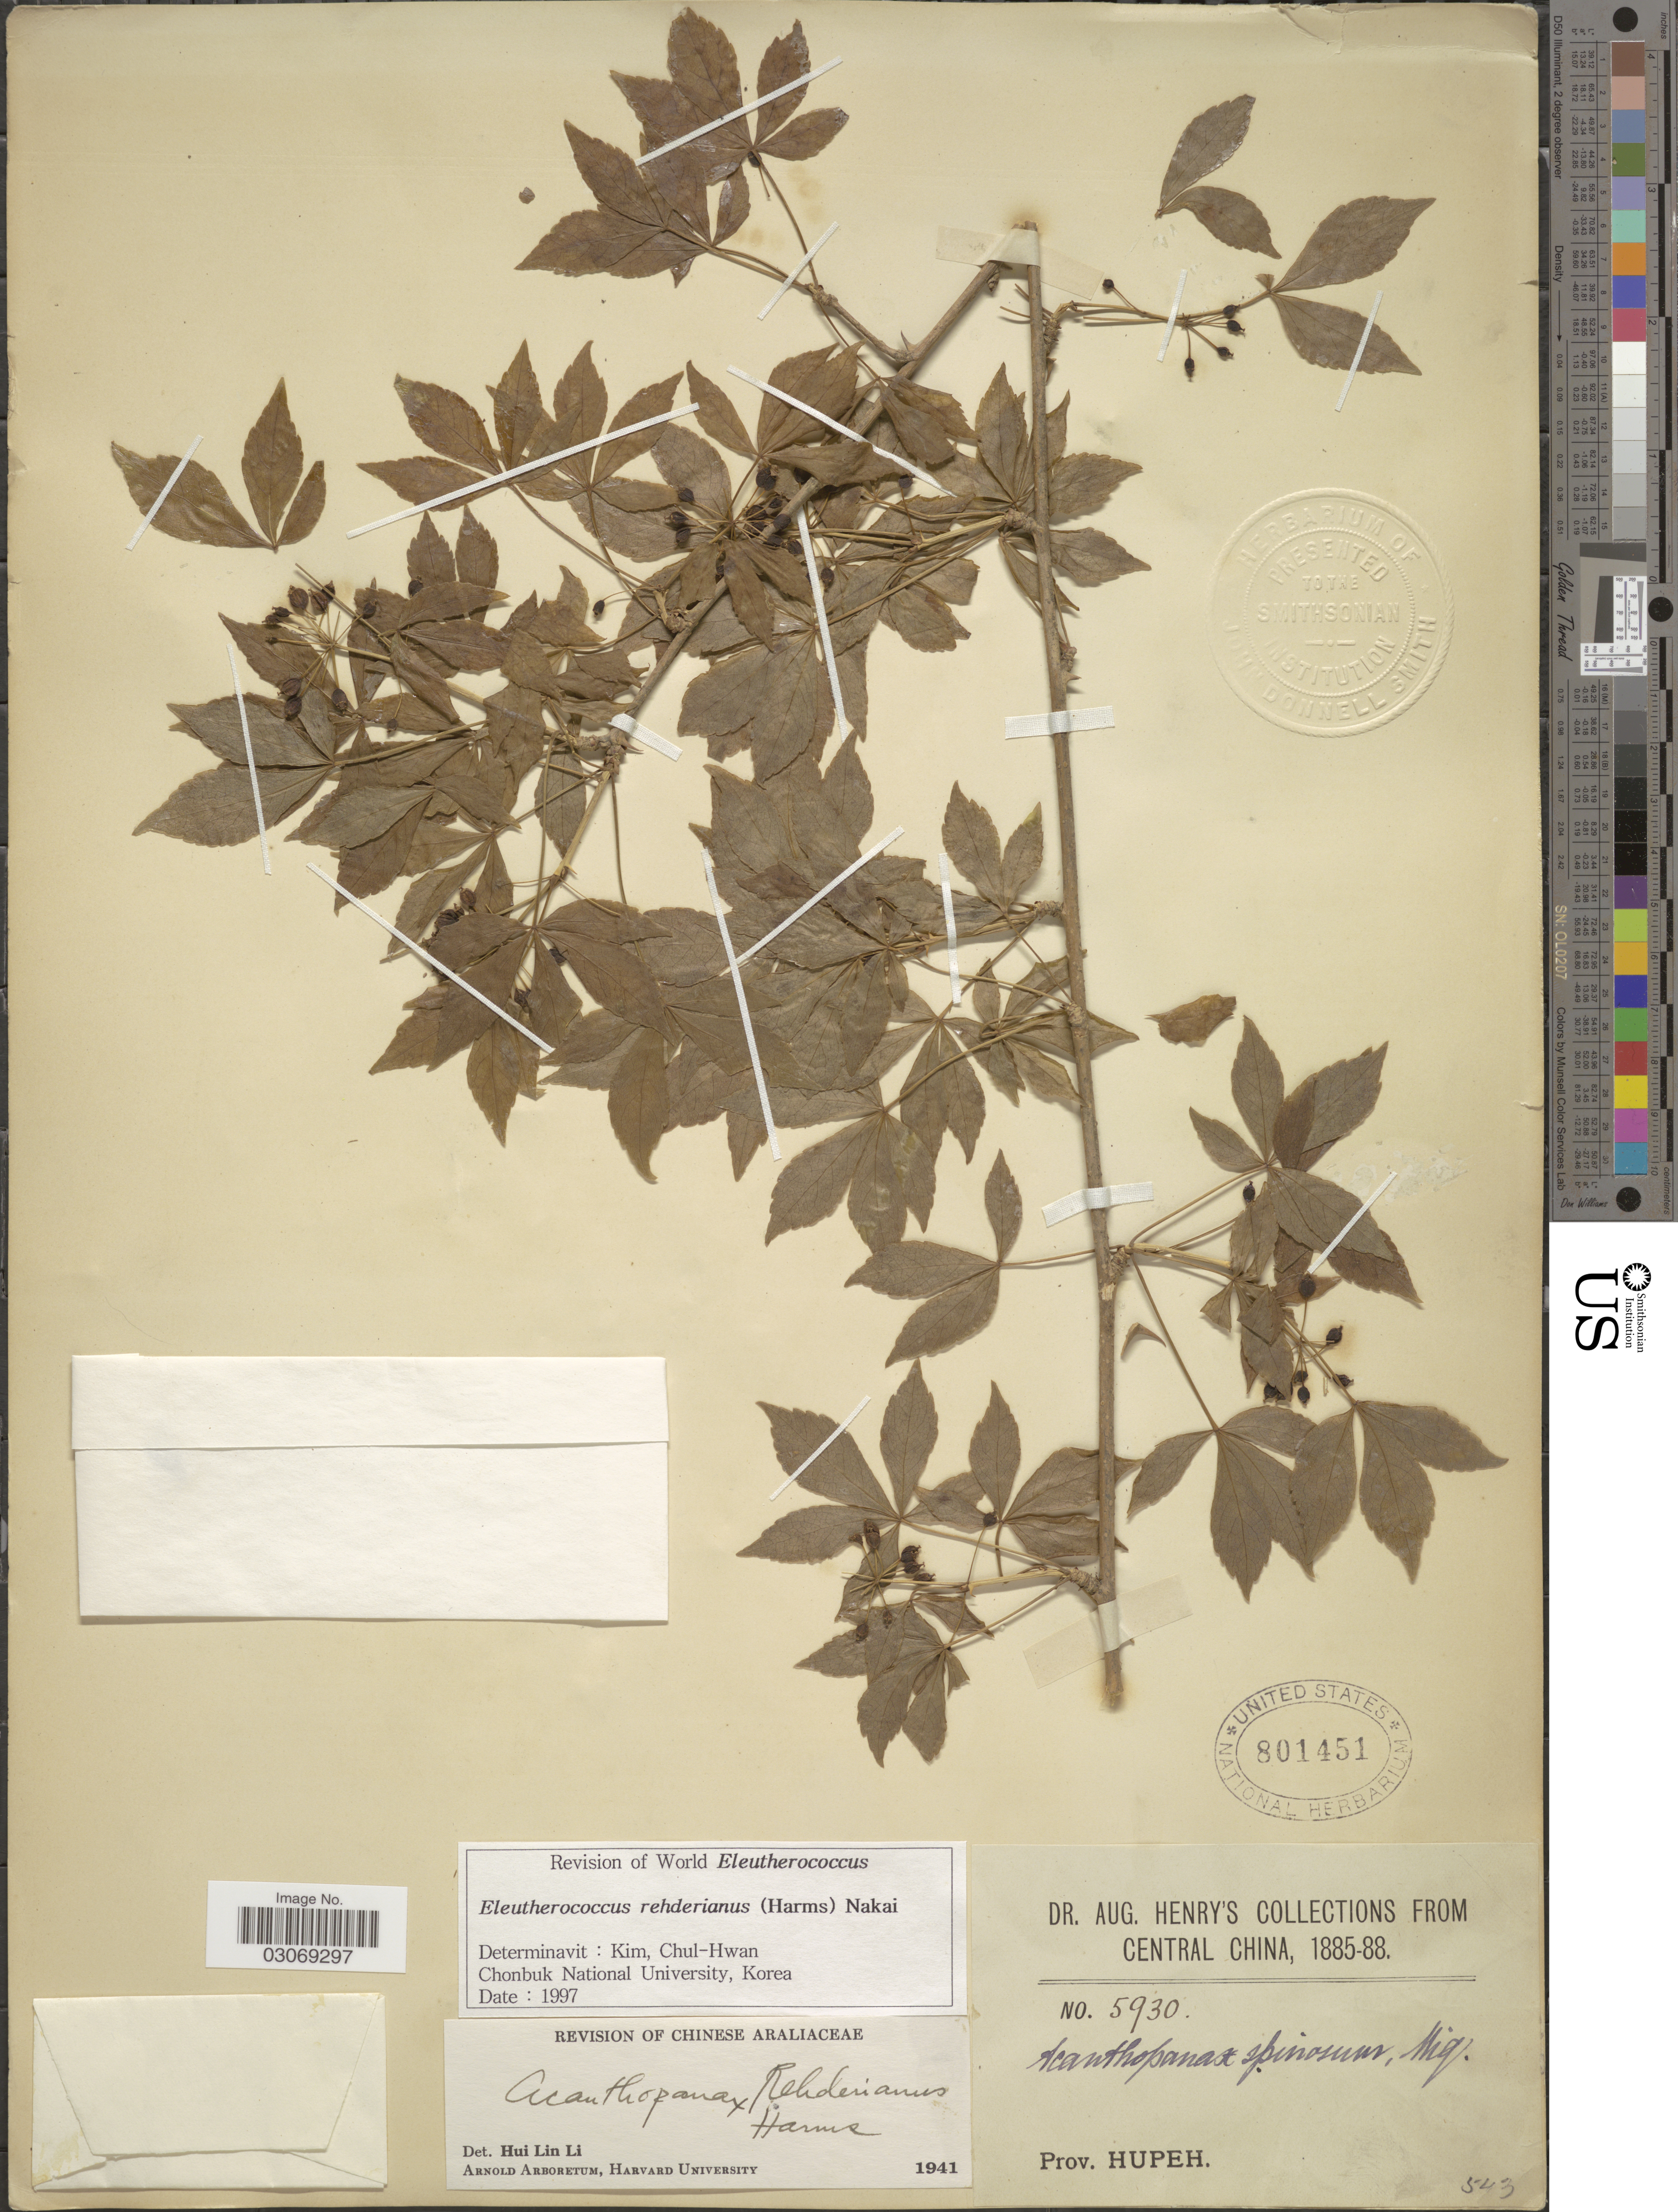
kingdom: Plantae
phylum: Tracheophyta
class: Magnoliopsida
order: Apiales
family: Araliaceae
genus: Eleutherococcus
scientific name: Eleutherococcus rehderianus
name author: (Harms) Nakai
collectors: A. Henry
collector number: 5930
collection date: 1885/1888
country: China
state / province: Hubei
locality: Central China. Prov. Hupeh.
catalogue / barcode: US 801451